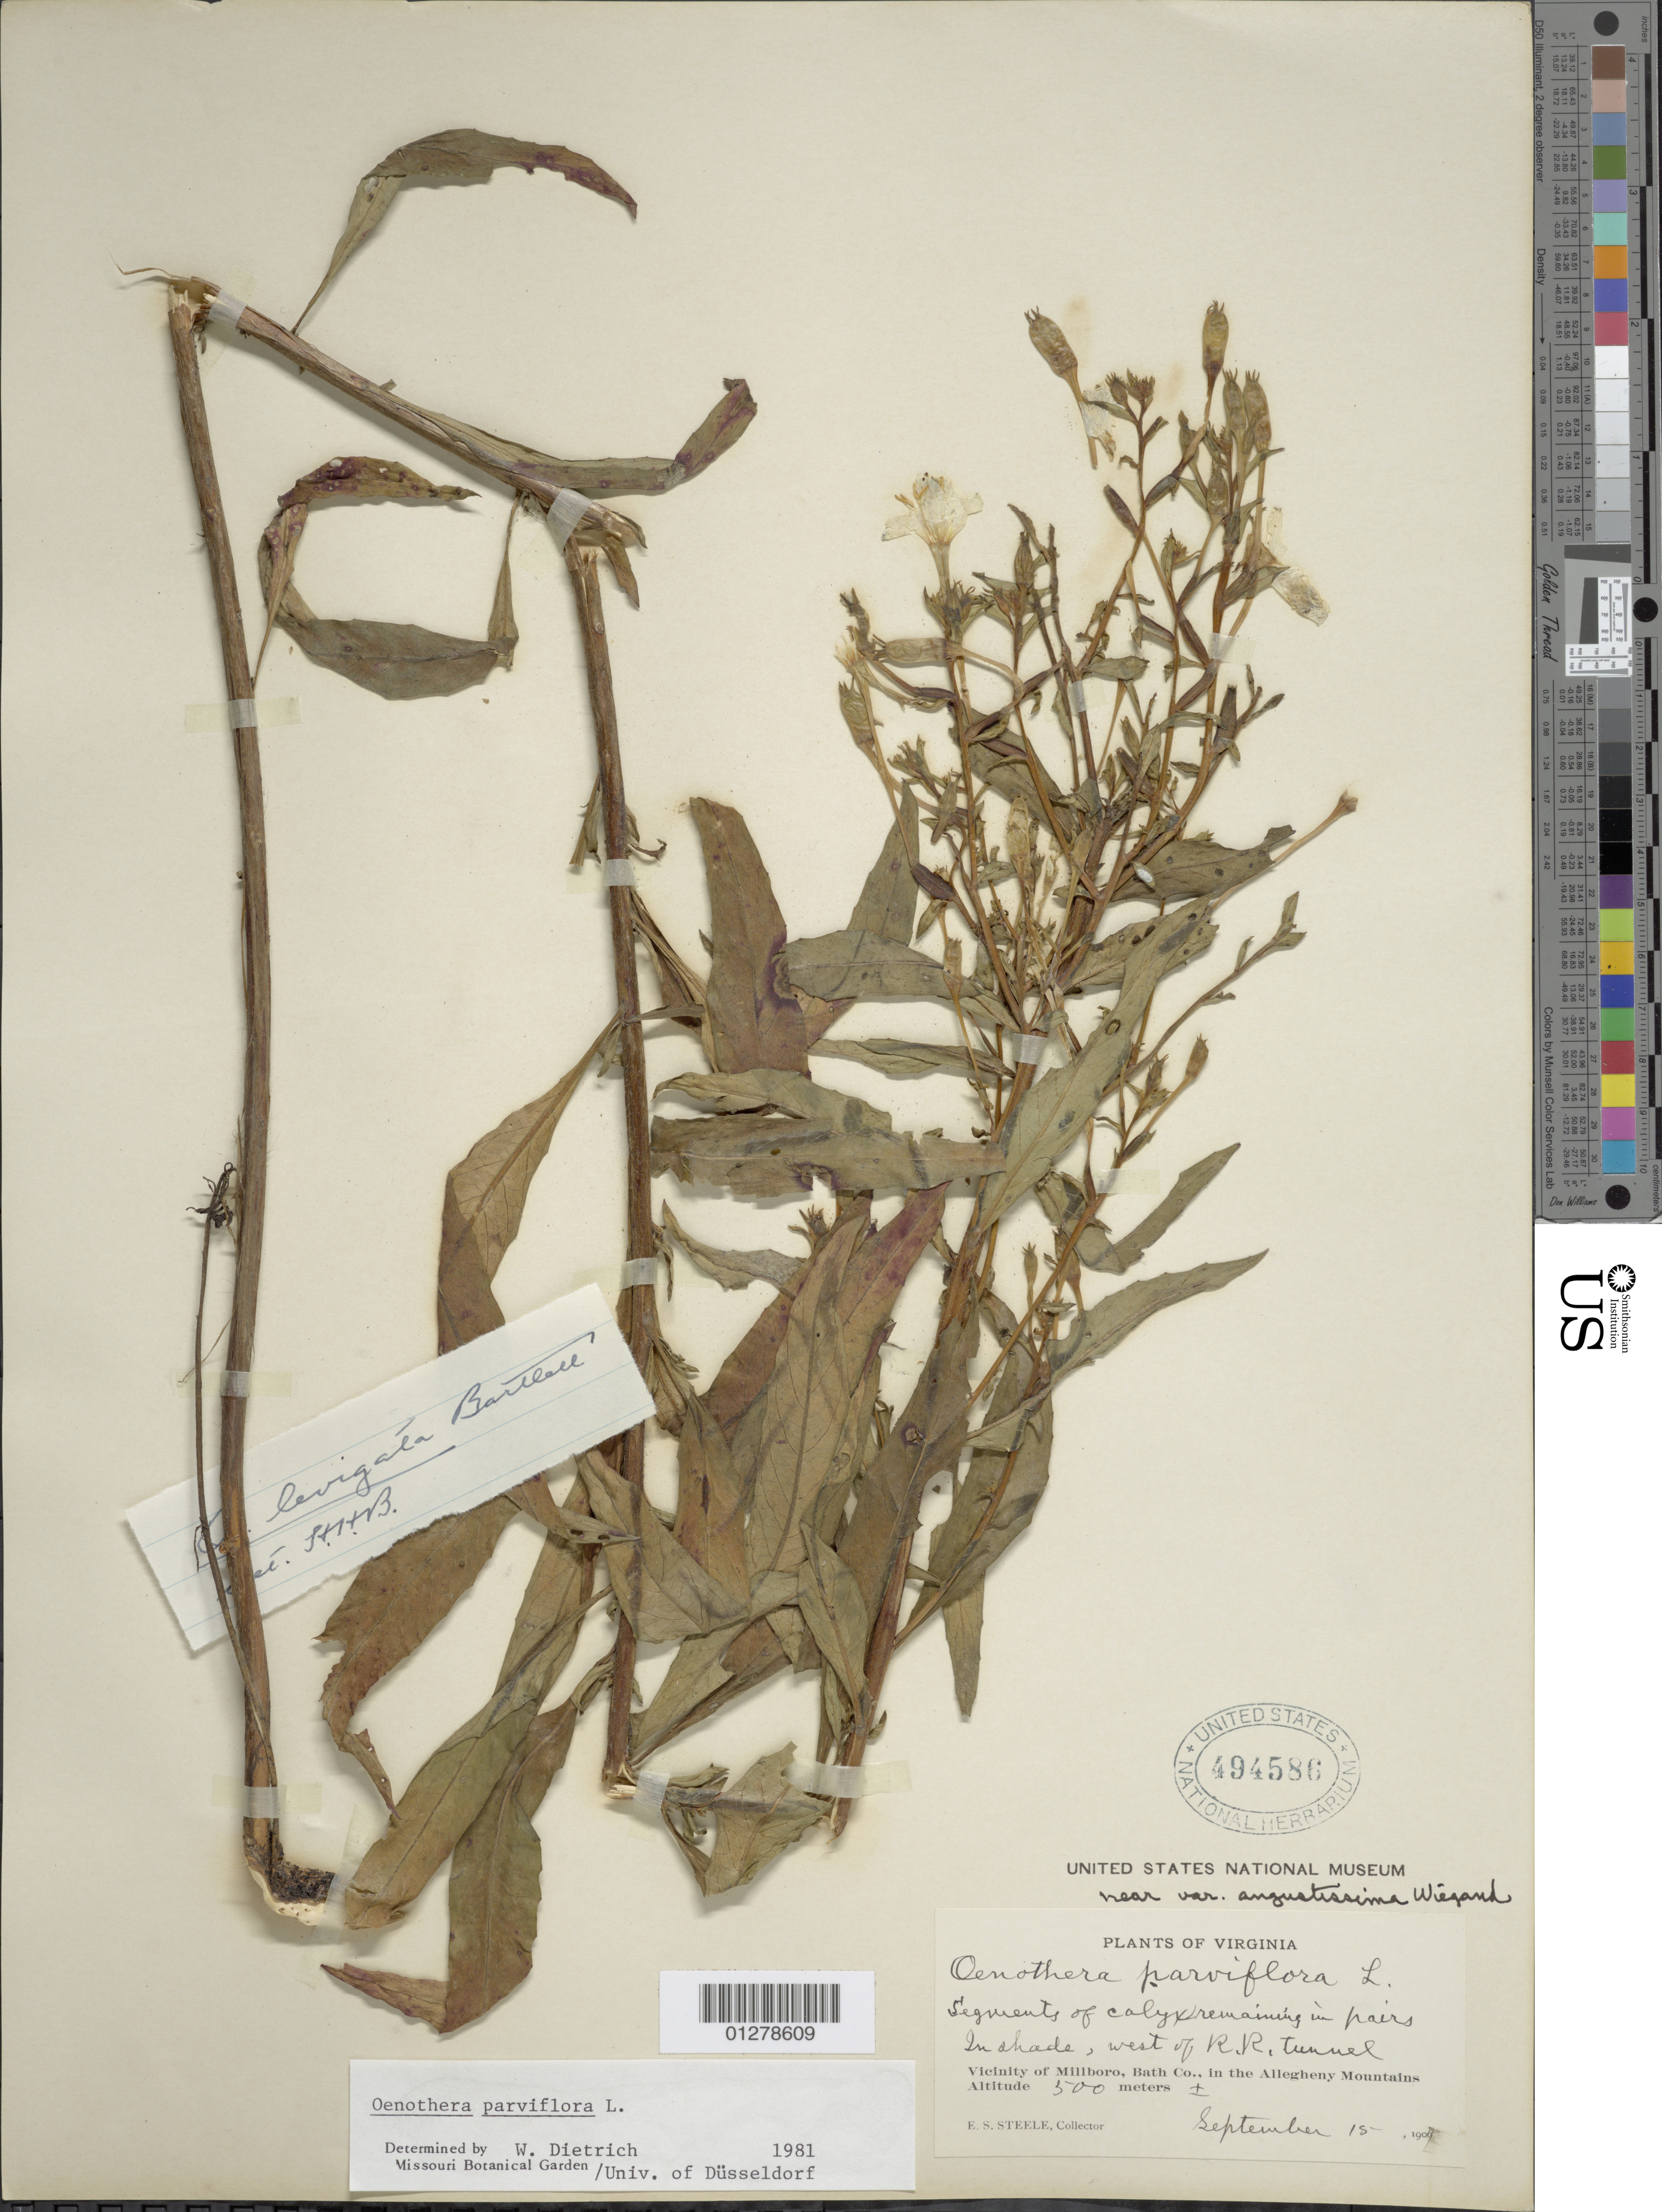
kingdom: Plantae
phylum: Tracheophyta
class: Magnoliopsida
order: Myrtales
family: Onagraceae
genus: Oenothera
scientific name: Oenothera parviflora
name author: L.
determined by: Munz, Philip A.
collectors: E. Steele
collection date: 1907-09-15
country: United States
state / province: Virginia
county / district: Bath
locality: Vicinity of Millboro, in the Allegheny Mts.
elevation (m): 500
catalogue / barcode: US 494586